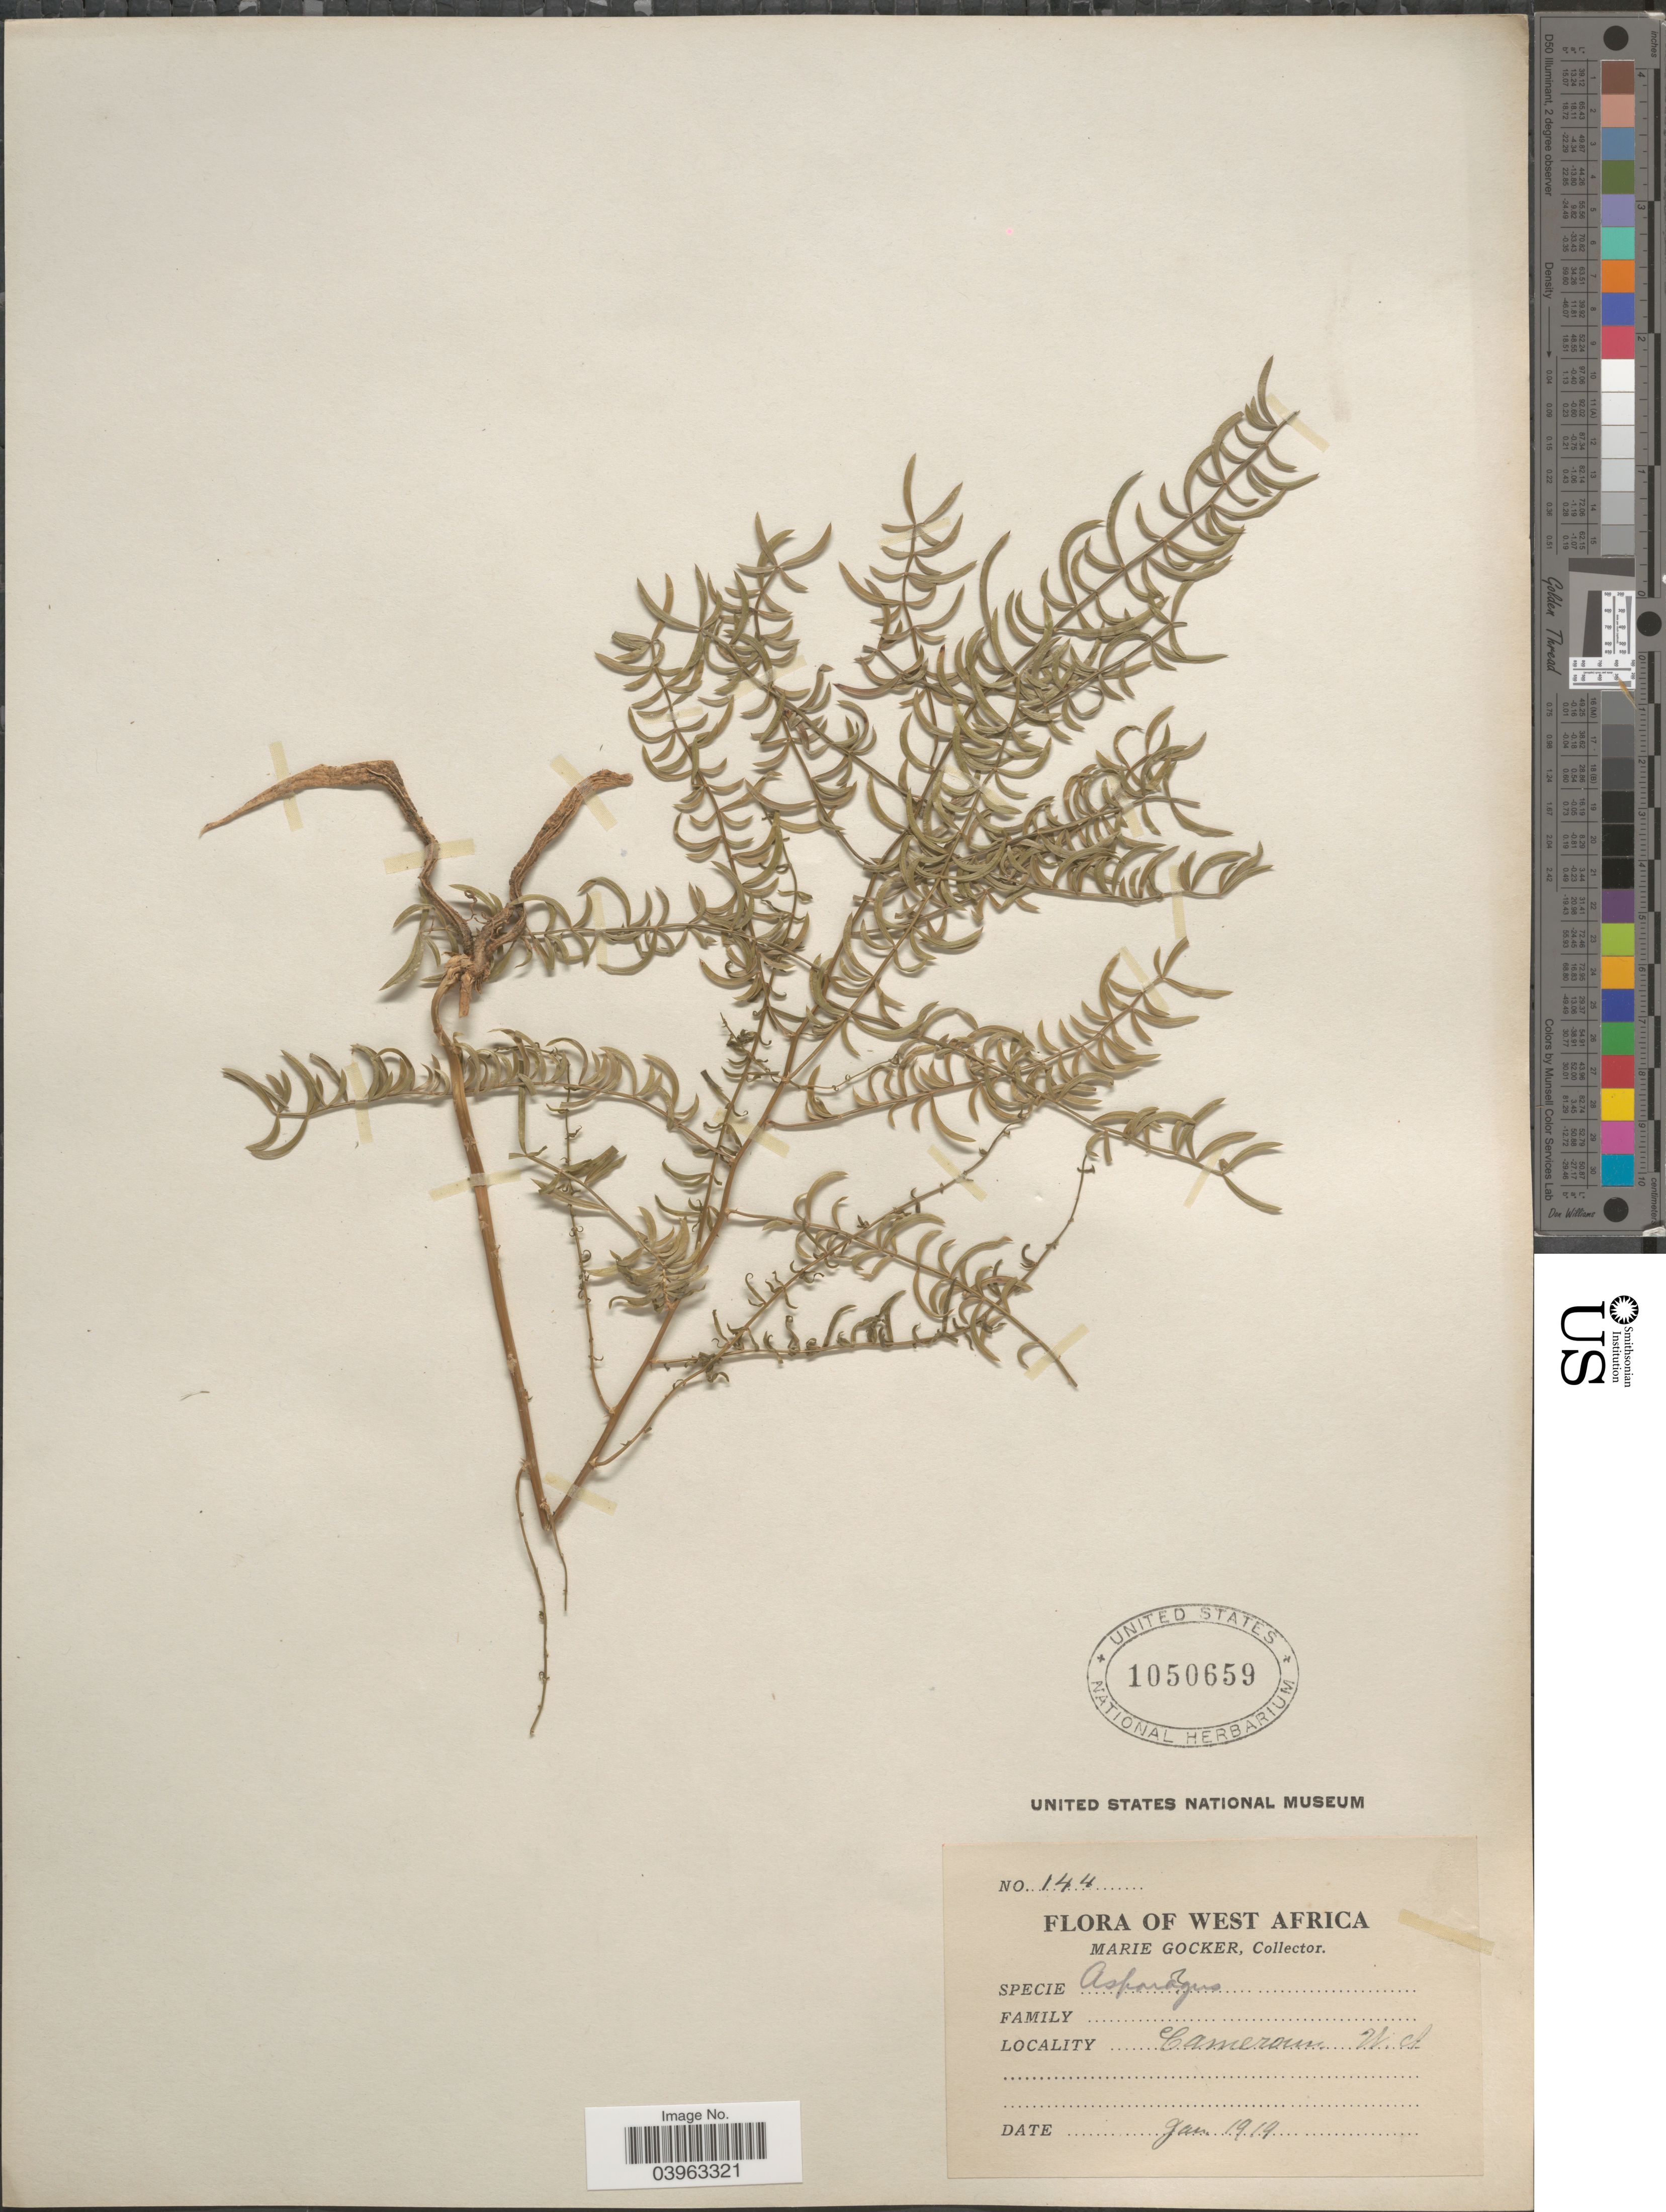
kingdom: Plantae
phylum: Tracheophyta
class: Liliopsida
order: Asparagales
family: Asparagaceae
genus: Asparagus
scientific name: Asparagus sp.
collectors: M. Gocker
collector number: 144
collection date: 1919-01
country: Cameroon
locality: West Africa. Cameroun W. A.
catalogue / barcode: US 1050659